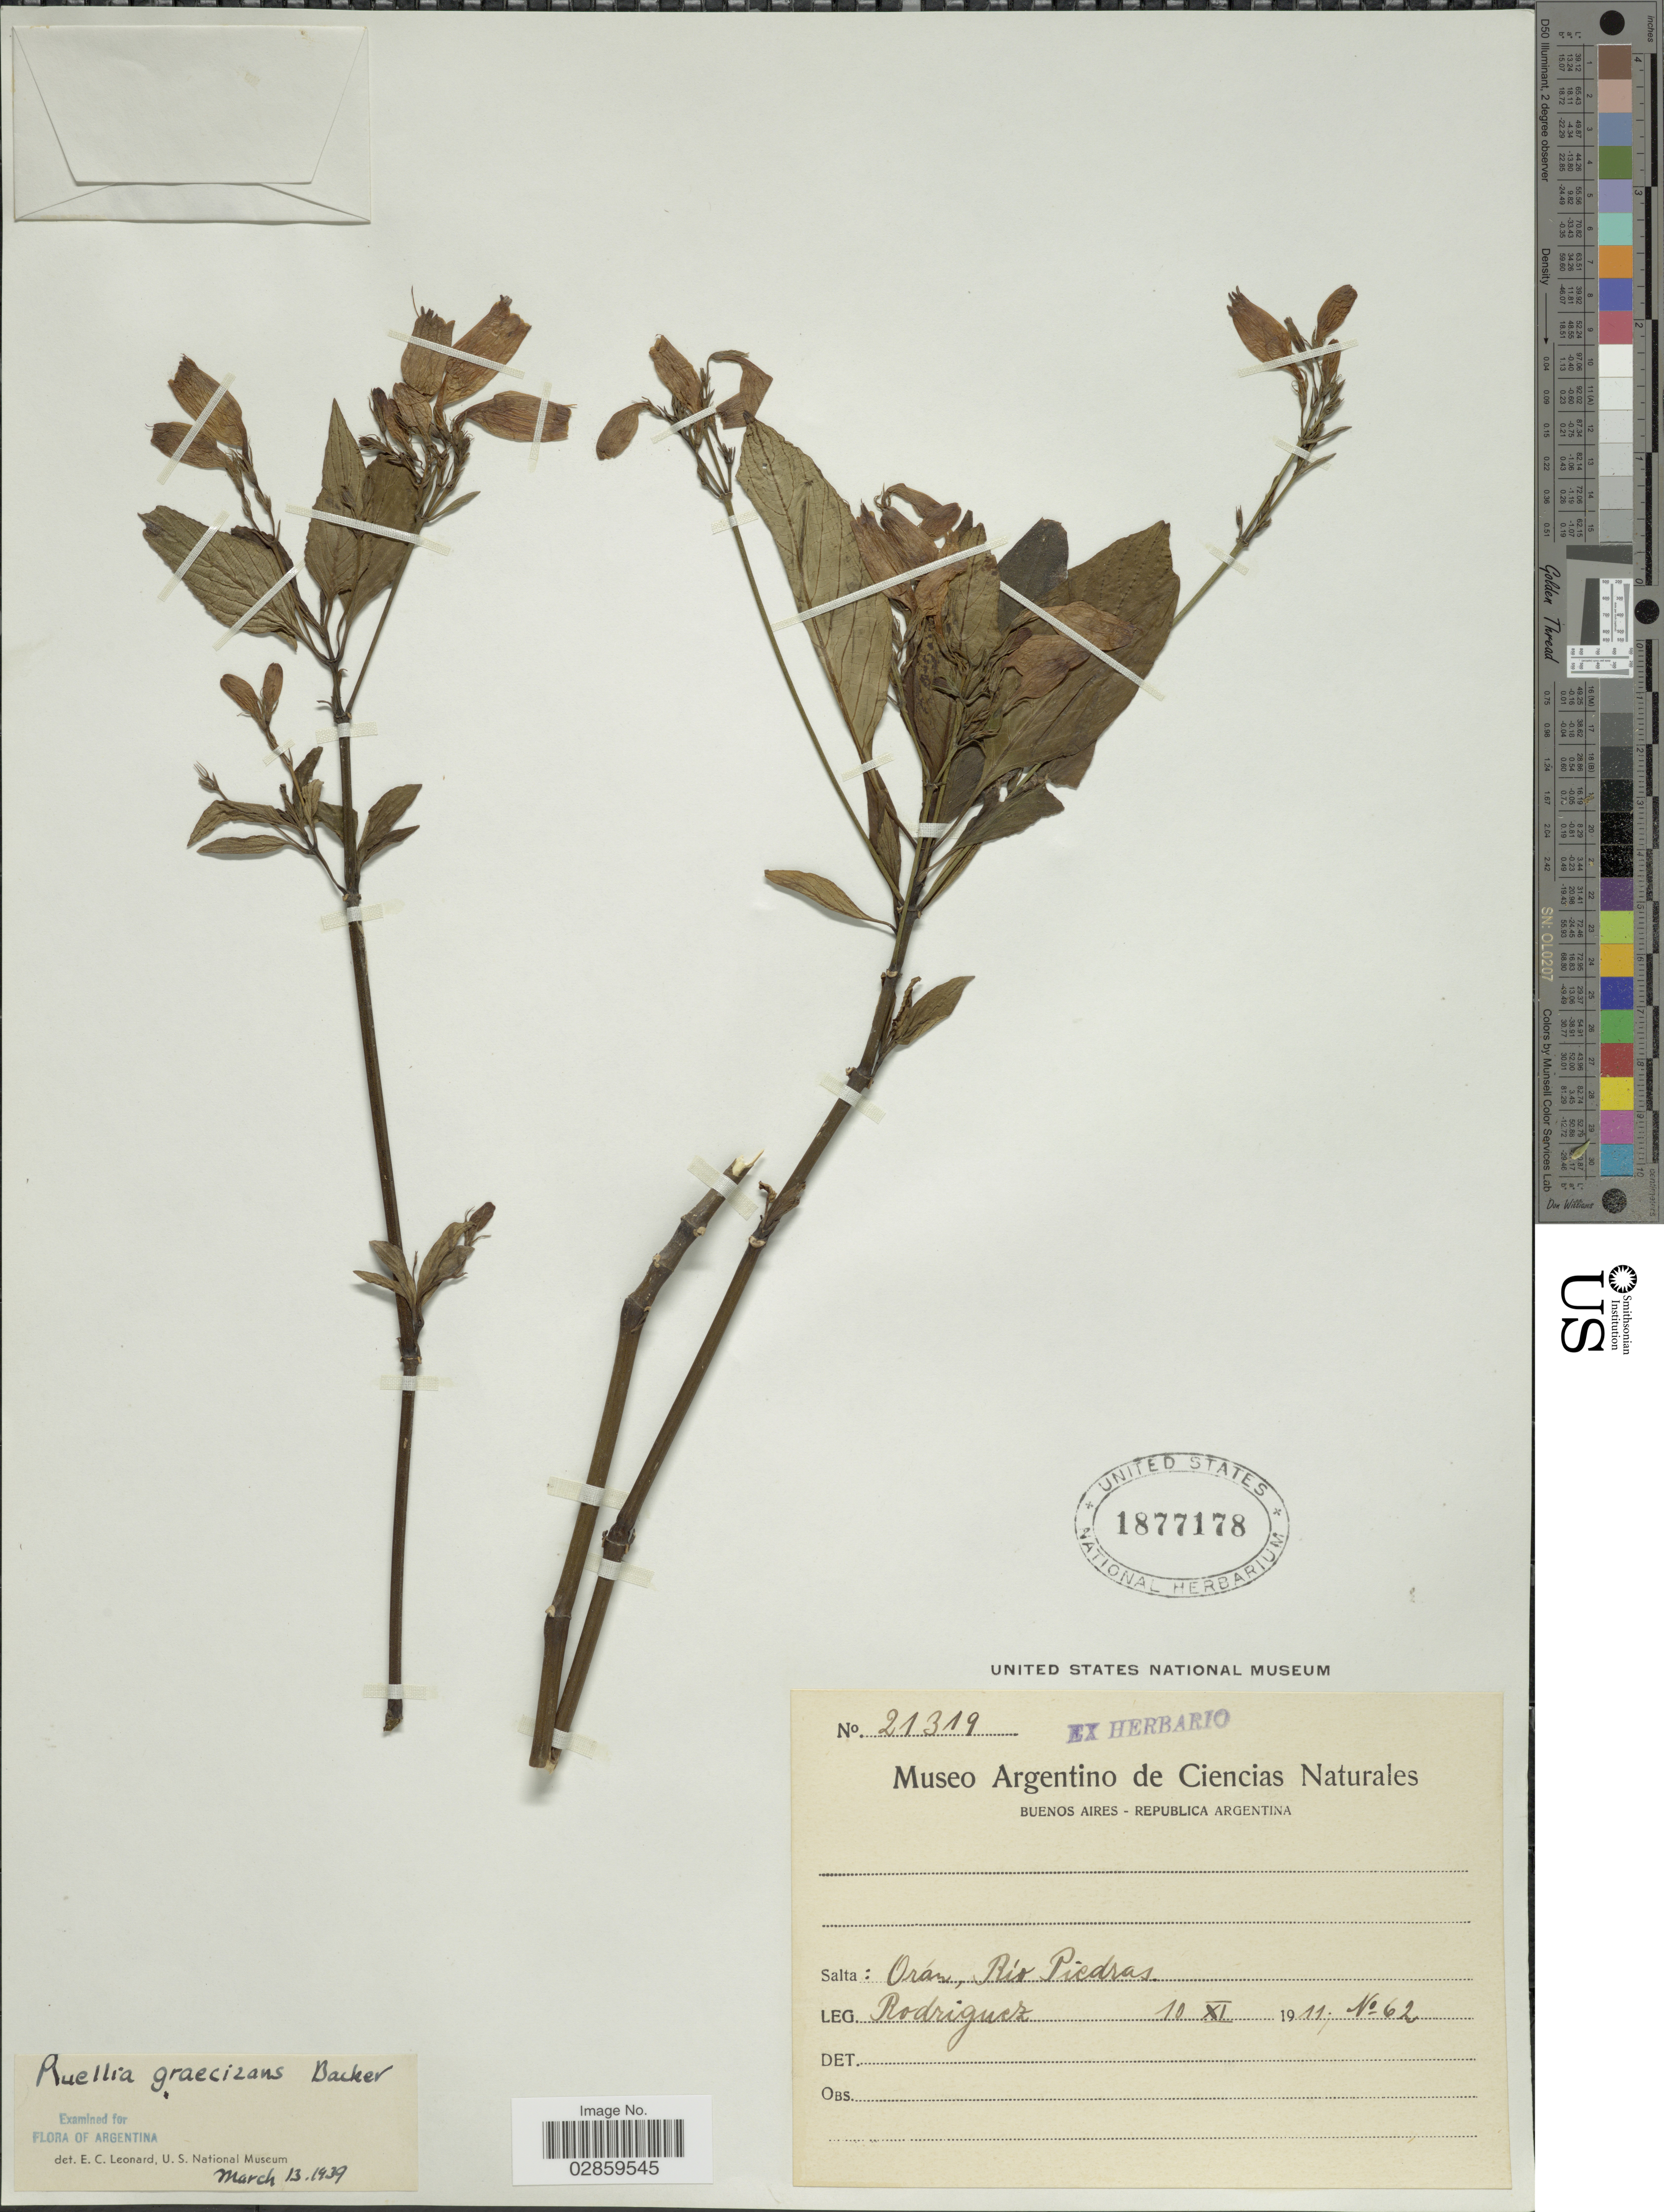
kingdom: Plantae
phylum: Tracheophyta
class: Magnoliopsida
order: Lamiales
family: Acanthaceae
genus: Ruellia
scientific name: Ruellia brevifolia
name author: (Pohl) C. Ezcurra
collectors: Rodriguez, --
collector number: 62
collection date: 1911-11-10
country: Argentina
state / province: Salta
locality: Orán, Río Piedras.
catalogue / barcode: US 1877178